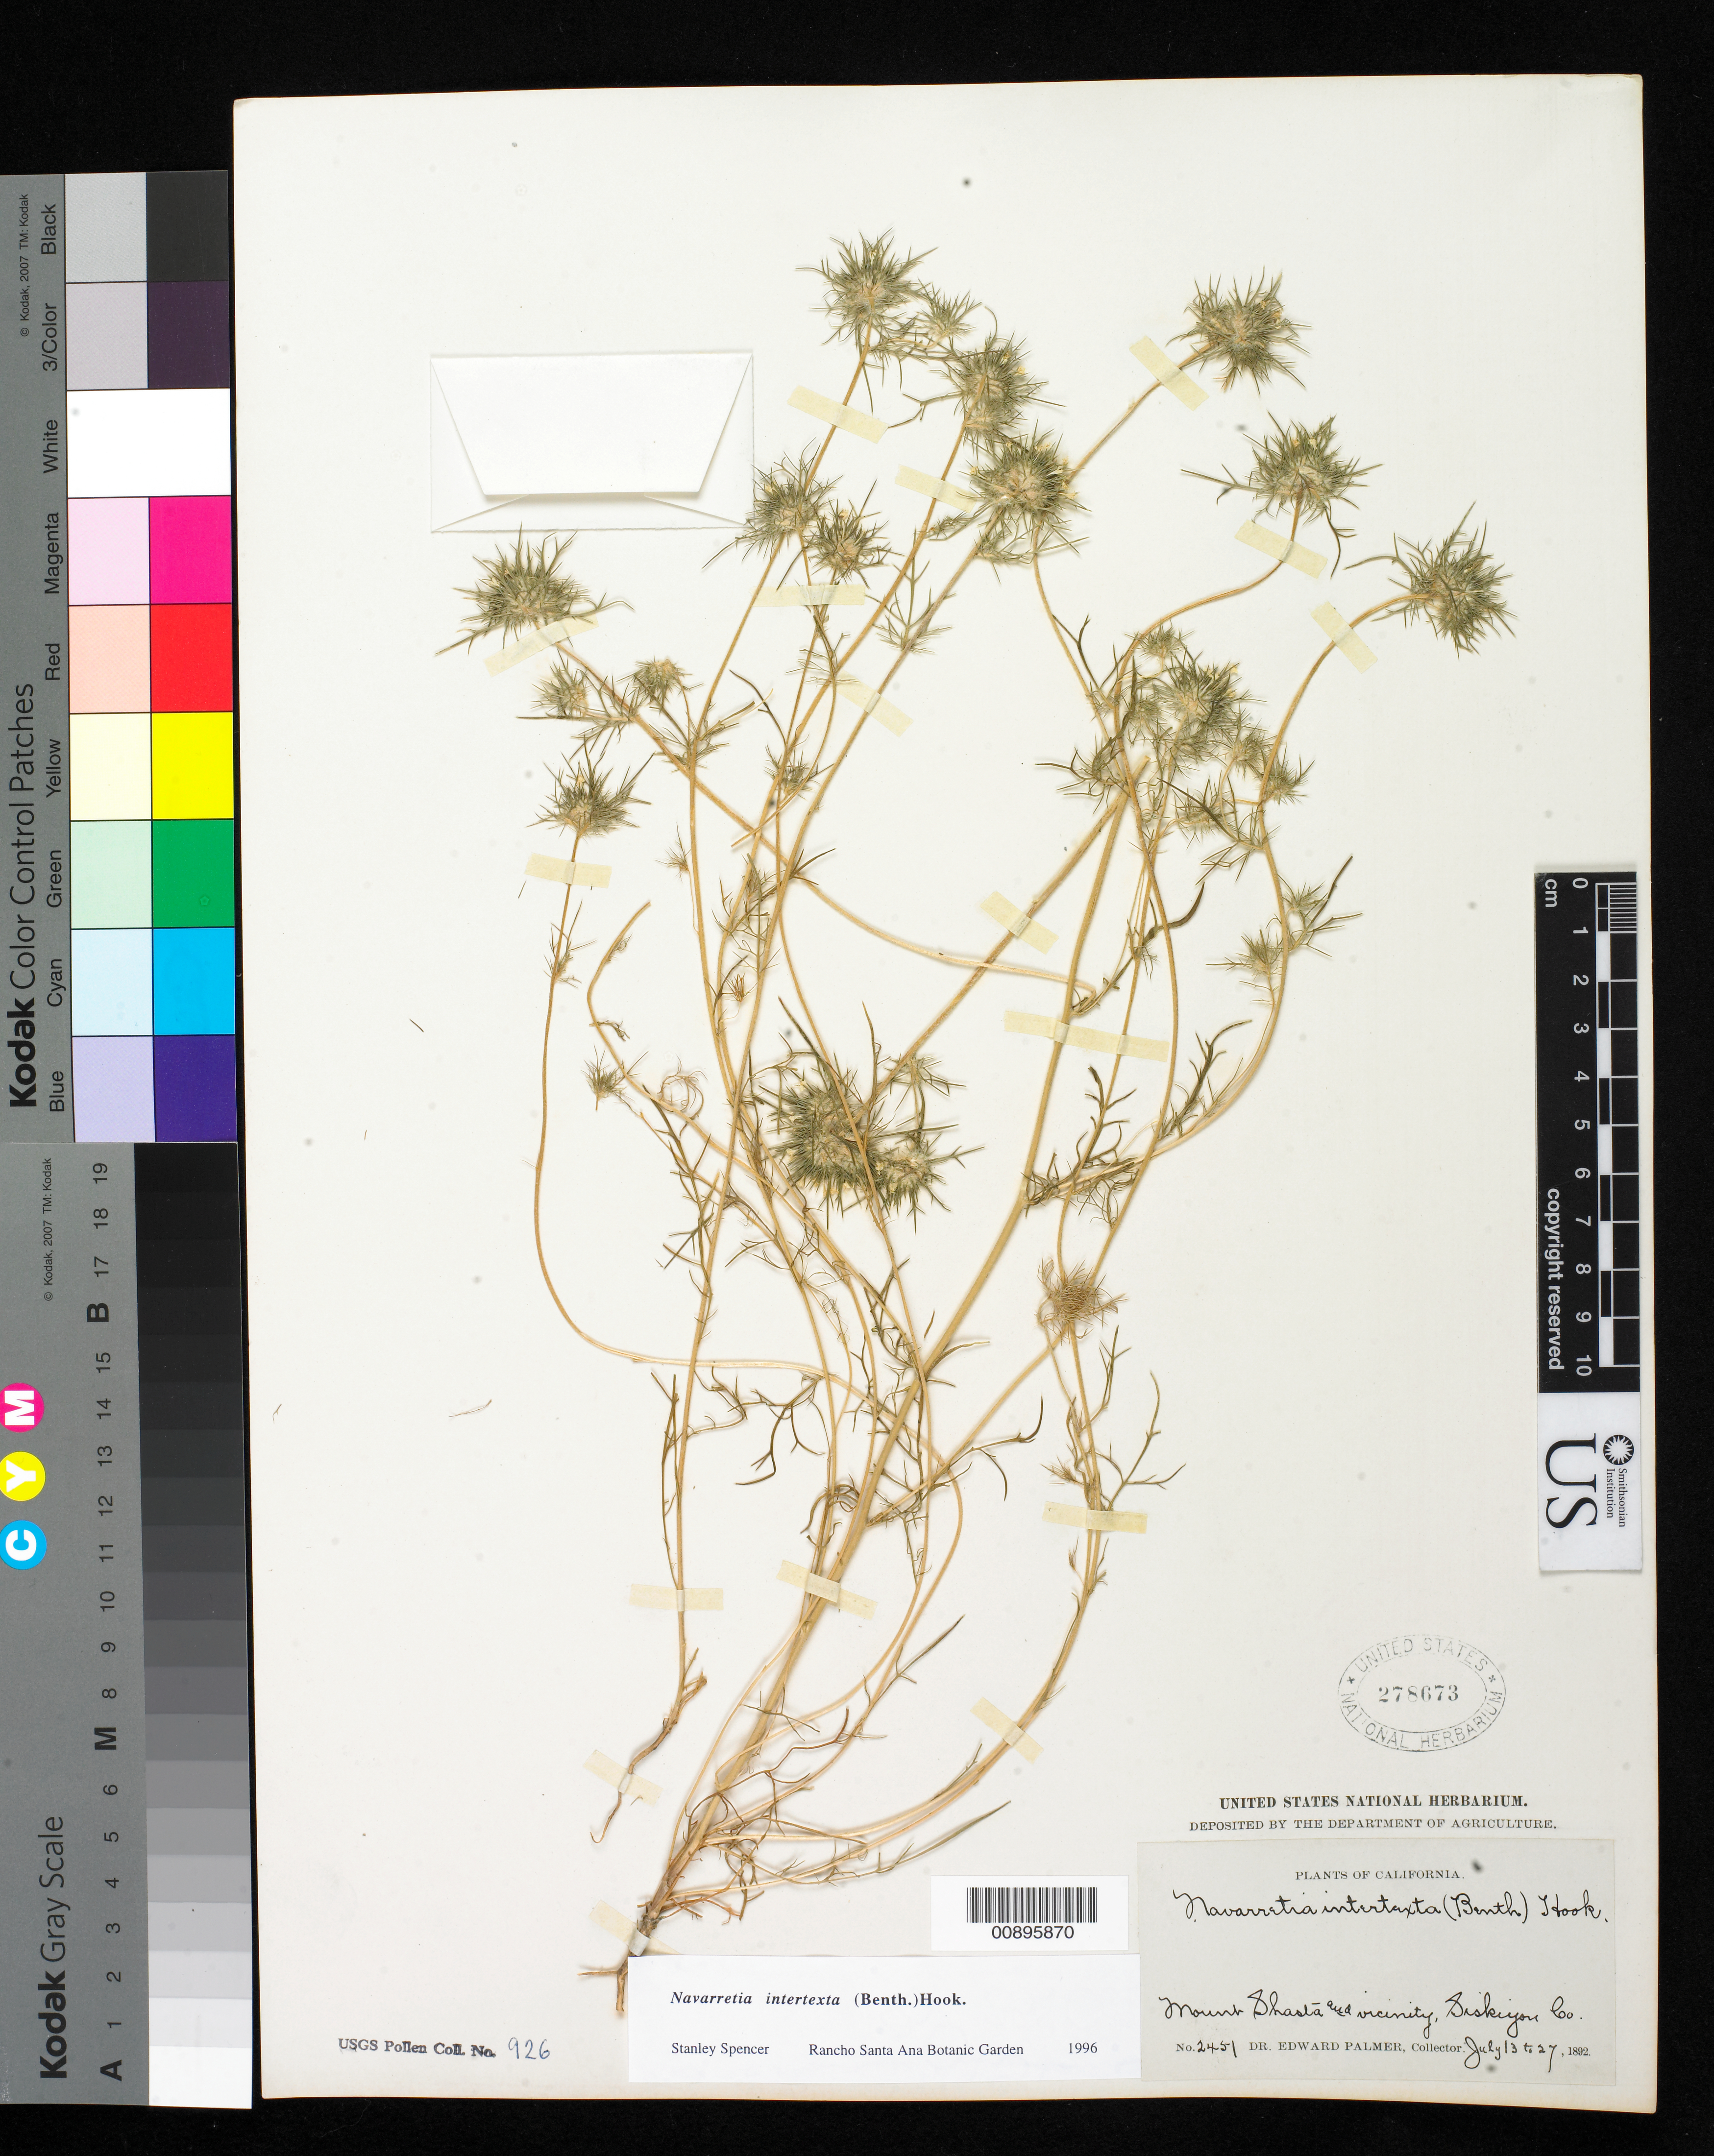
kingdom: Plantae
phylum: Tracheophyta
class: Magnoliopsida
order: Ericales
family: Polemoniaceae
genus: Navarretia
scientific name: Navarretia intertexta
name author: (Benth.) Hook.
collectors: E. Palmer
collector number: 2451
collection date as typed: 13 Jul 1892 to 27 Jul 1892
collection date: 1892-07-13/1892-07-27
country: United States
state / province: California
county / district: Siskiyou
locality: Mount Shasta and vicinity, Siskiyou County, California.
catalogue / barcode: US 278673